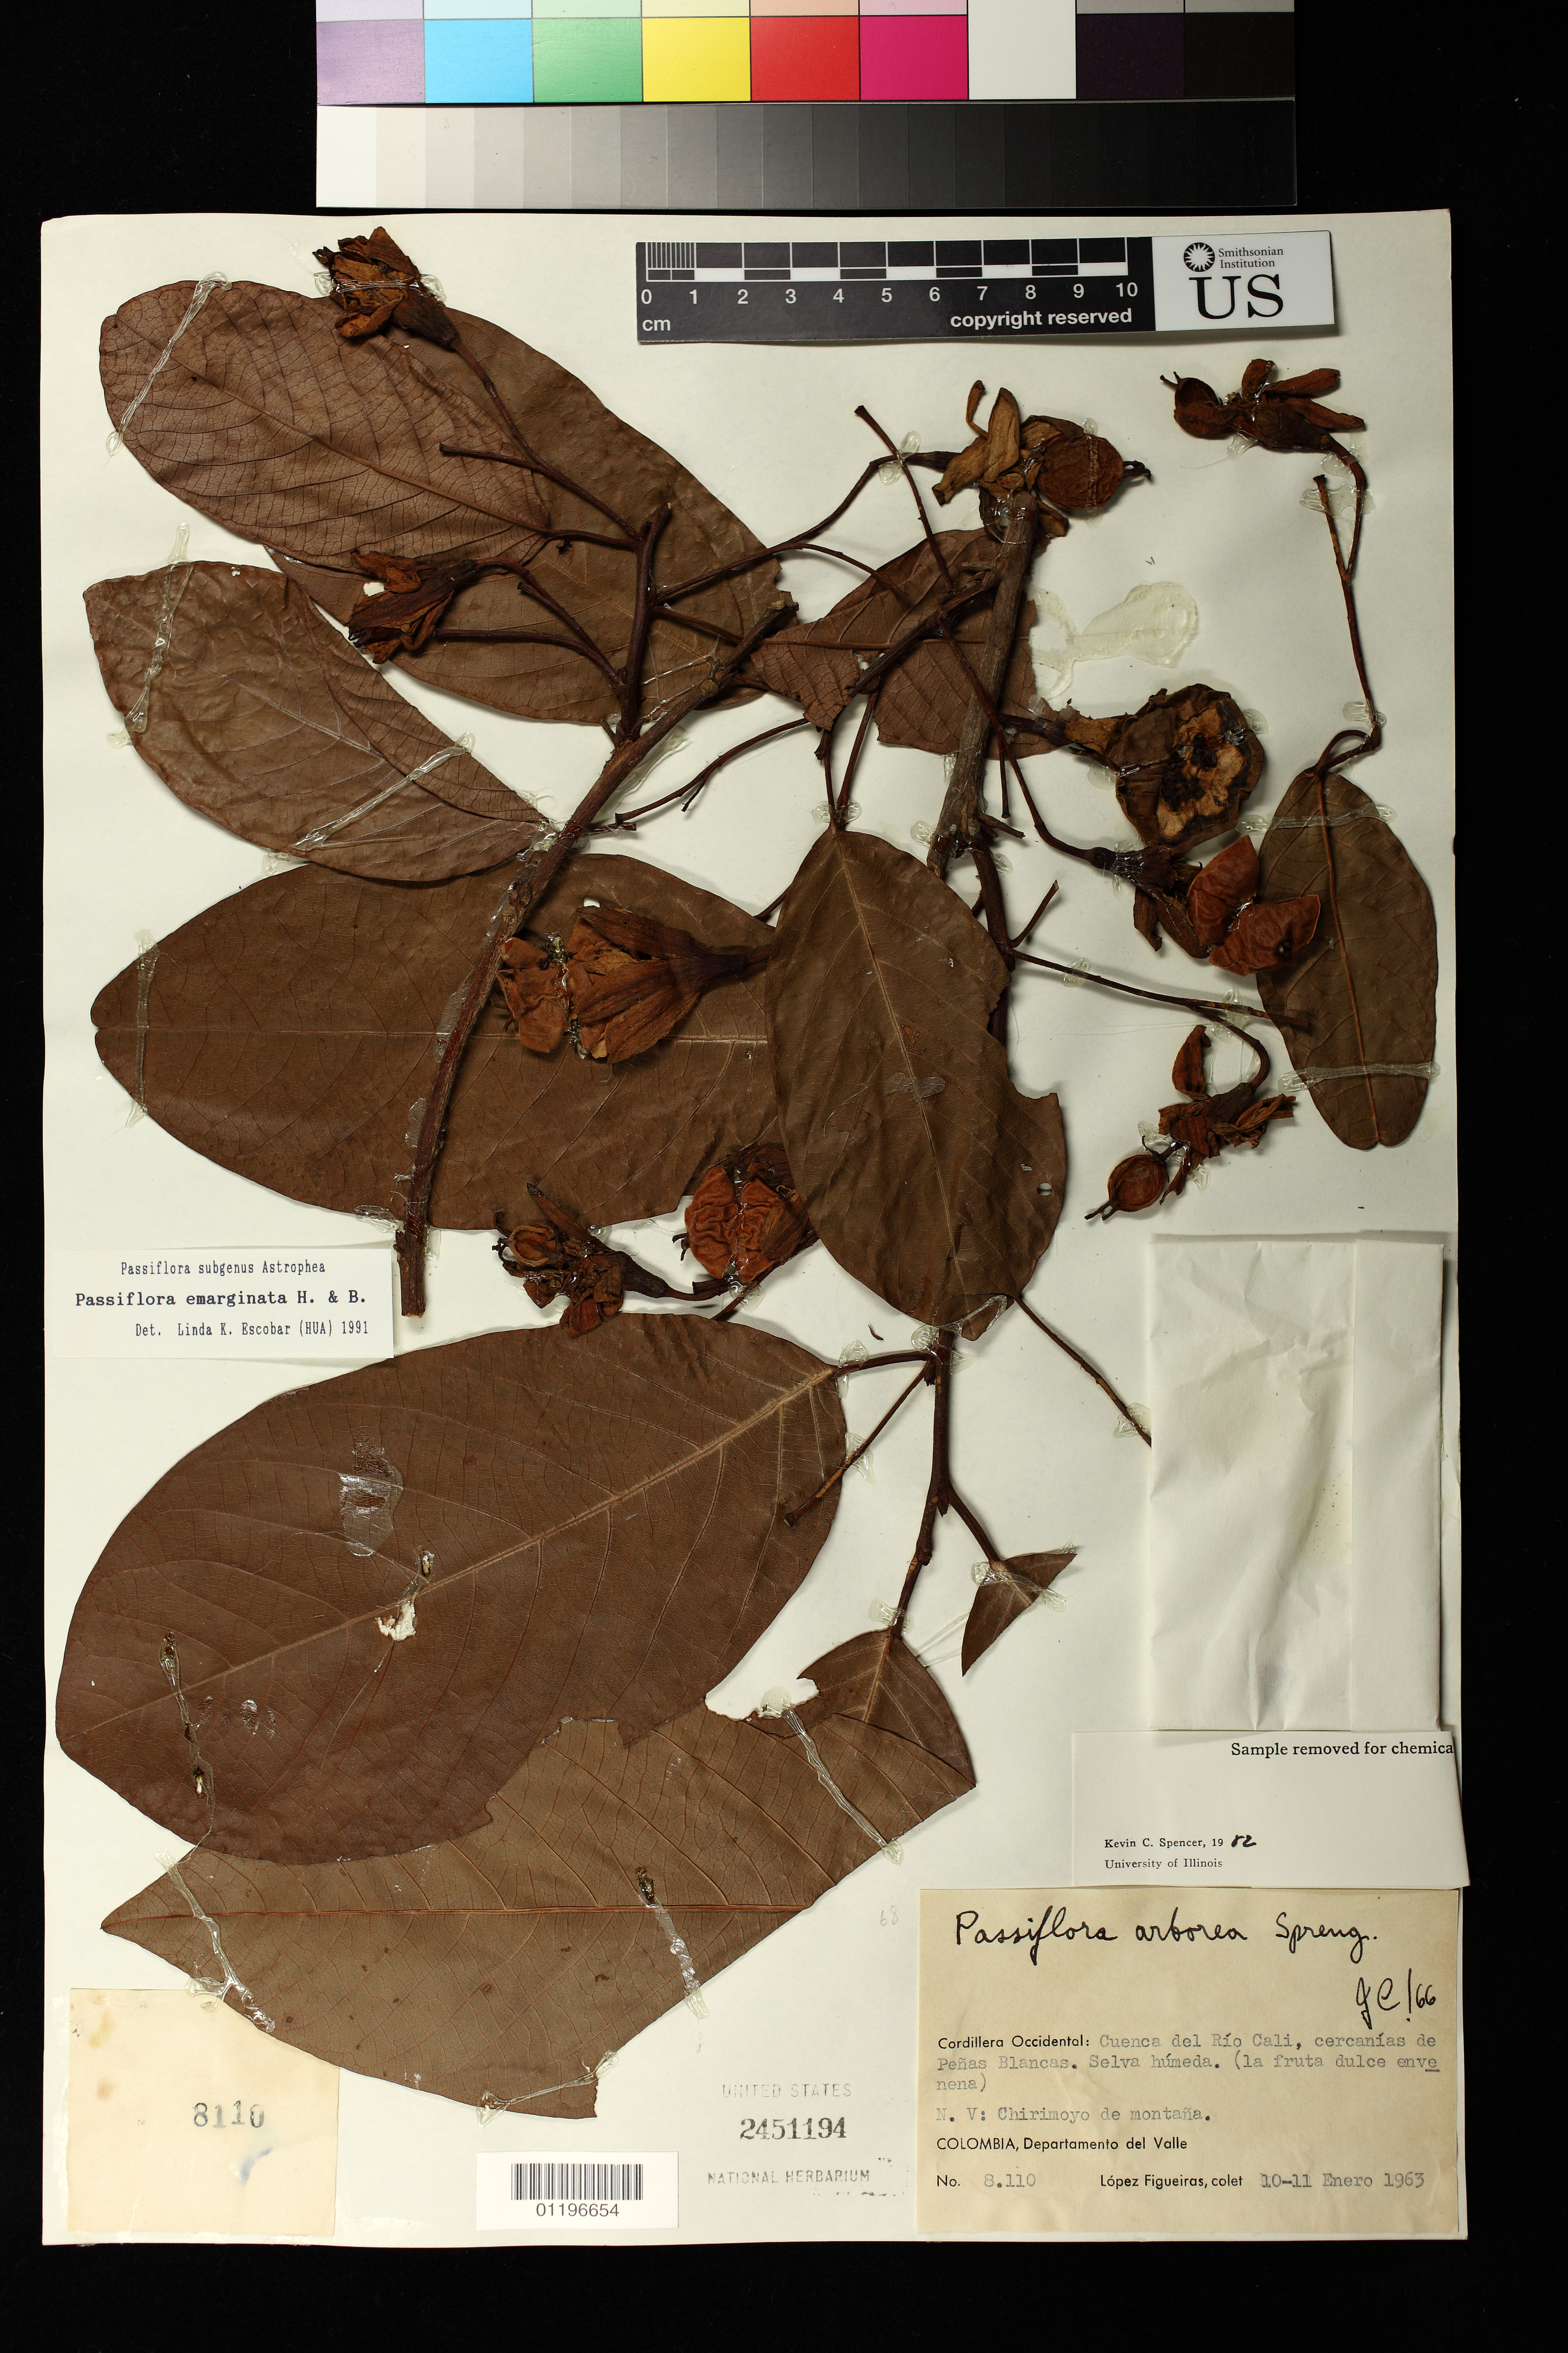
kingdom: Plantae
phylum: Tracheophyta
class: Magnoliopsida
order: Malpighiales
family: Passifloraceae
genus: Passiflora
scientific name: Passiflora emarginata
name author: Humb. & Bonpl.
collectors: M. López Figueiras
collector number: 8110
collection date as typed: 10 Jan 1963 to 11 Jan 1963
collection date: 1963-01-10/1963-01-11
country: Colombia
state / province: Valle del Cauca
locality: Cordillera Occidental: Cuenca del Rio Cali, cercanias de Penas Blancas. N. V: Chirimoyo de montana.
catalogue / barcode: US 2451194